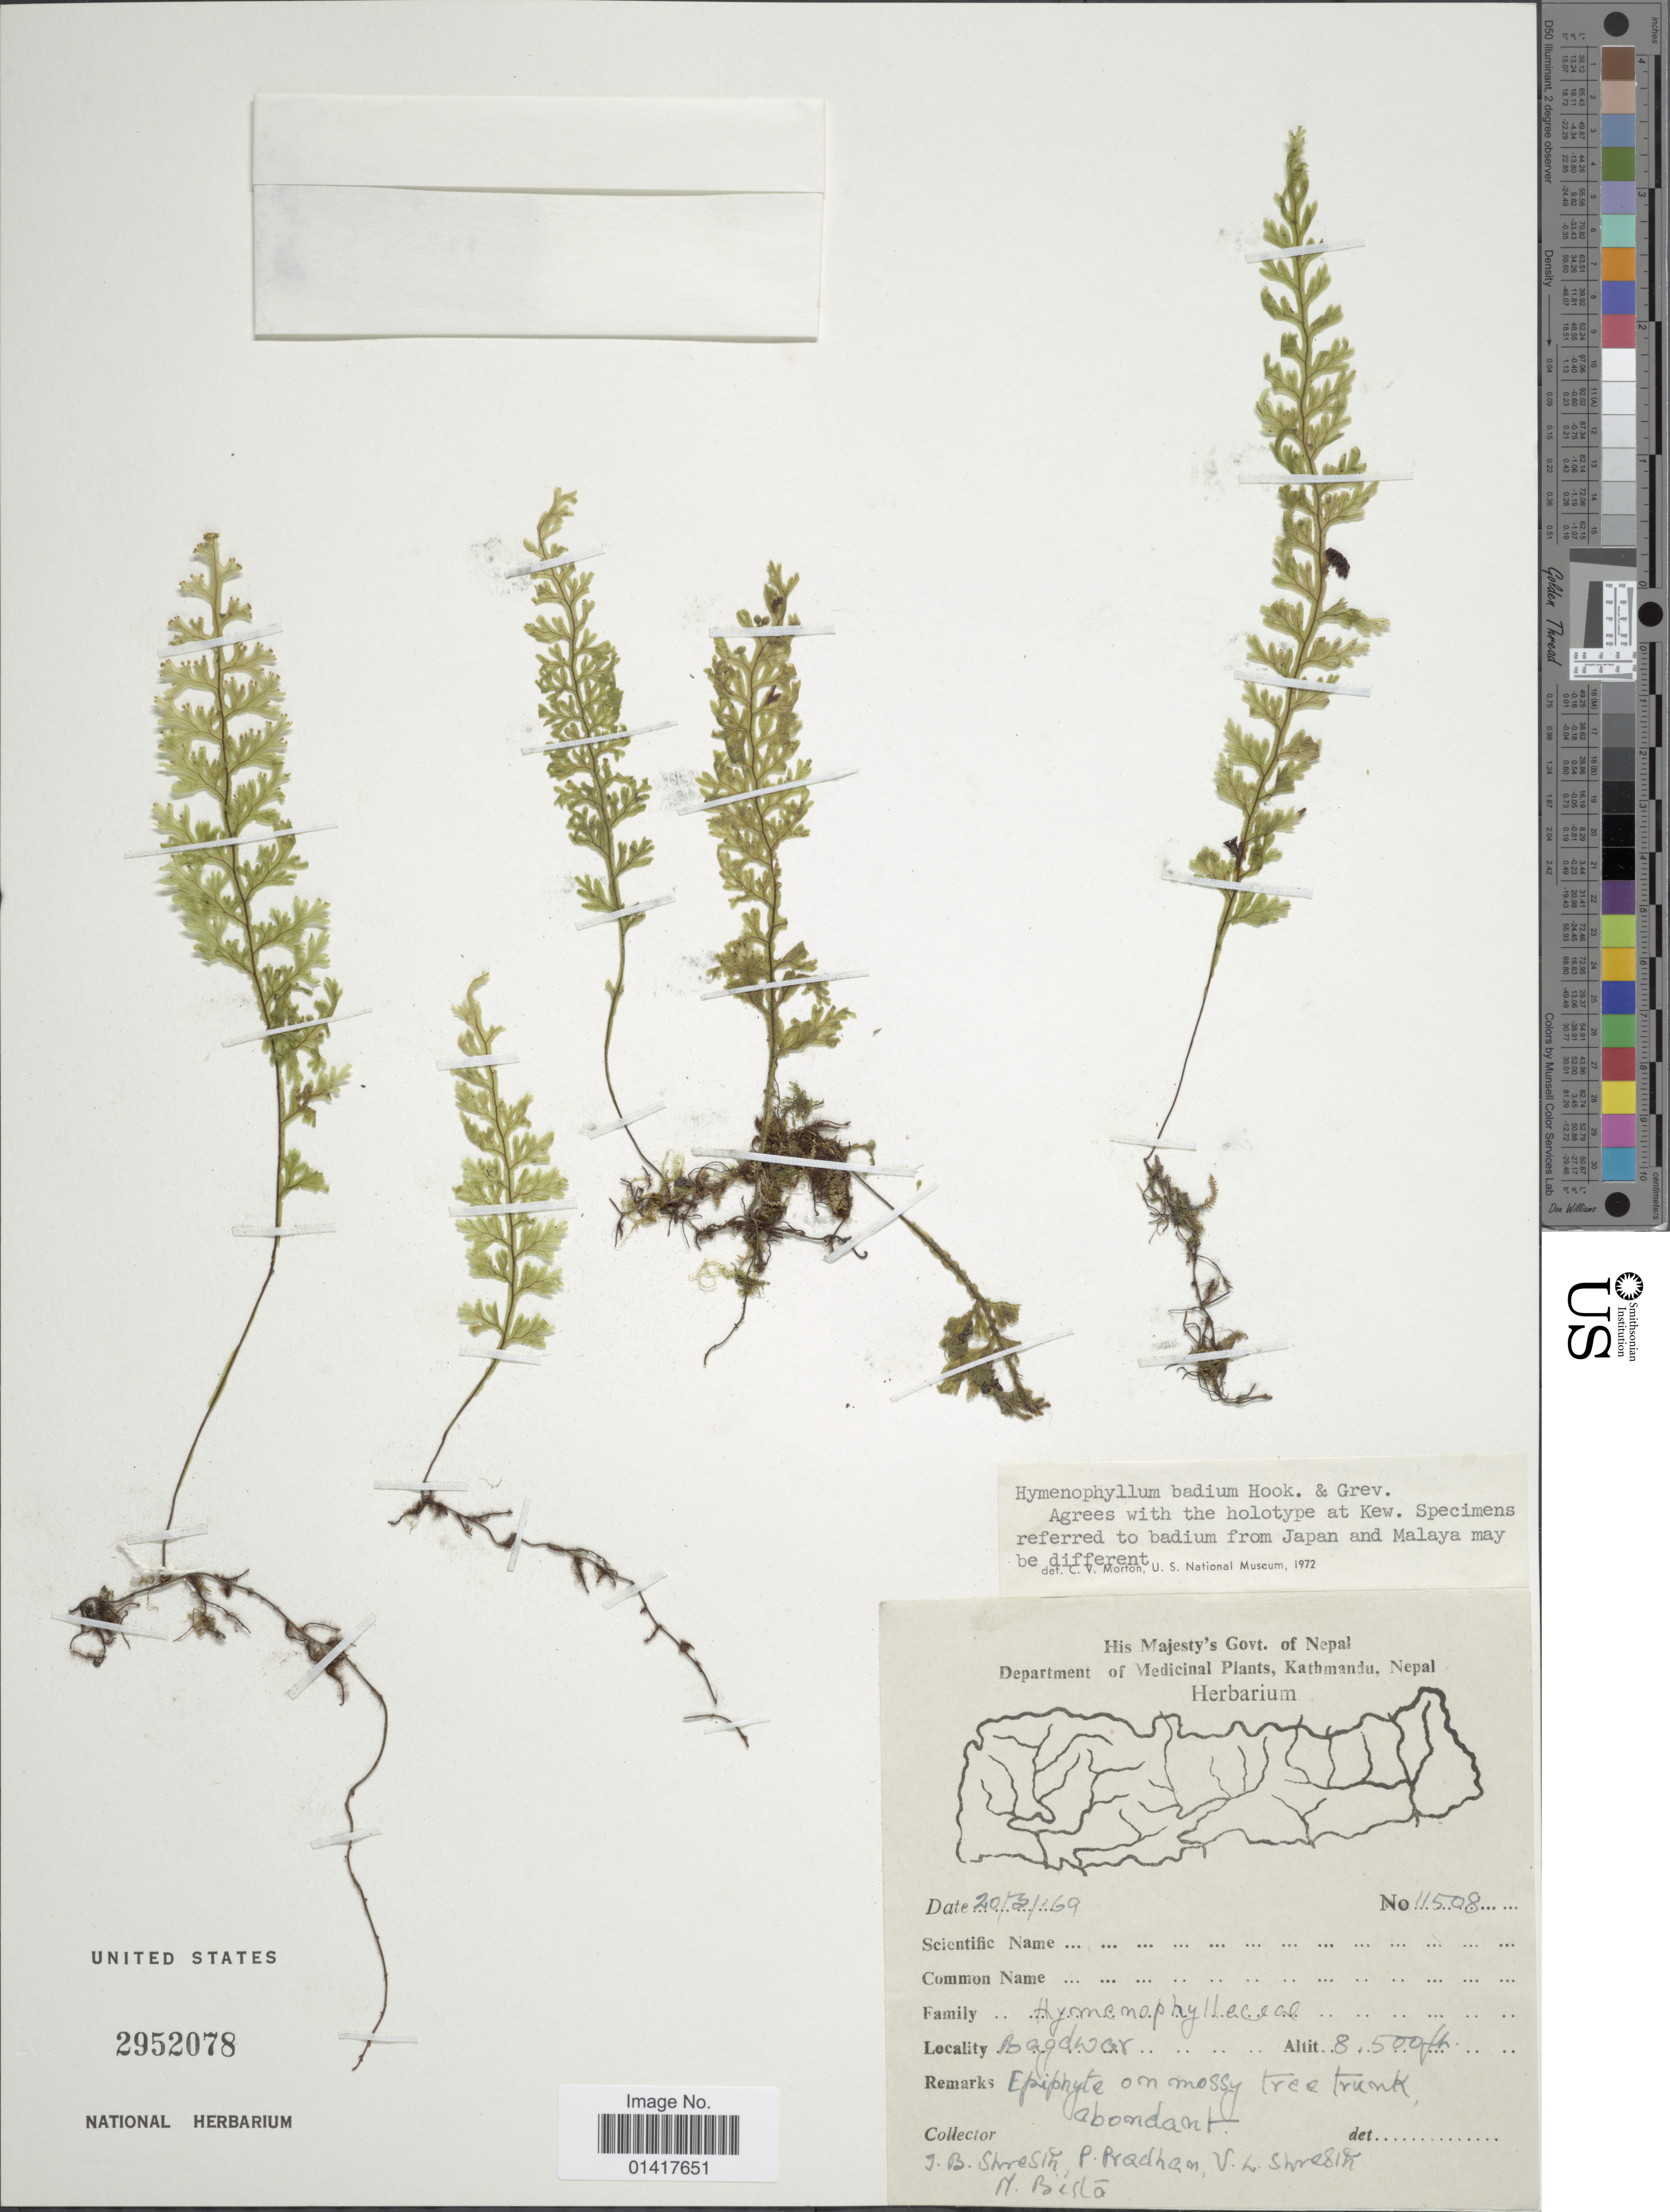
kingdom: Plantae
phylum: Tracheophyta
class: Polypodiopsida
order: Hymenophyllales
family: Hymenophyllaceae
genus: Hymenophyllum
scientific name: Hymenophyllum badium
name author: Hook. & Grev.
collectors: T. B. Shrestha, P. Pradhan, V. Shrestha & M. Bista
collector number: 11508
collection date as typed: Transcribed d/m/y: 20/3/69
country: India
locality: Bagdwar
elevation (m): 2591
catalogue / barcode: US 2952078